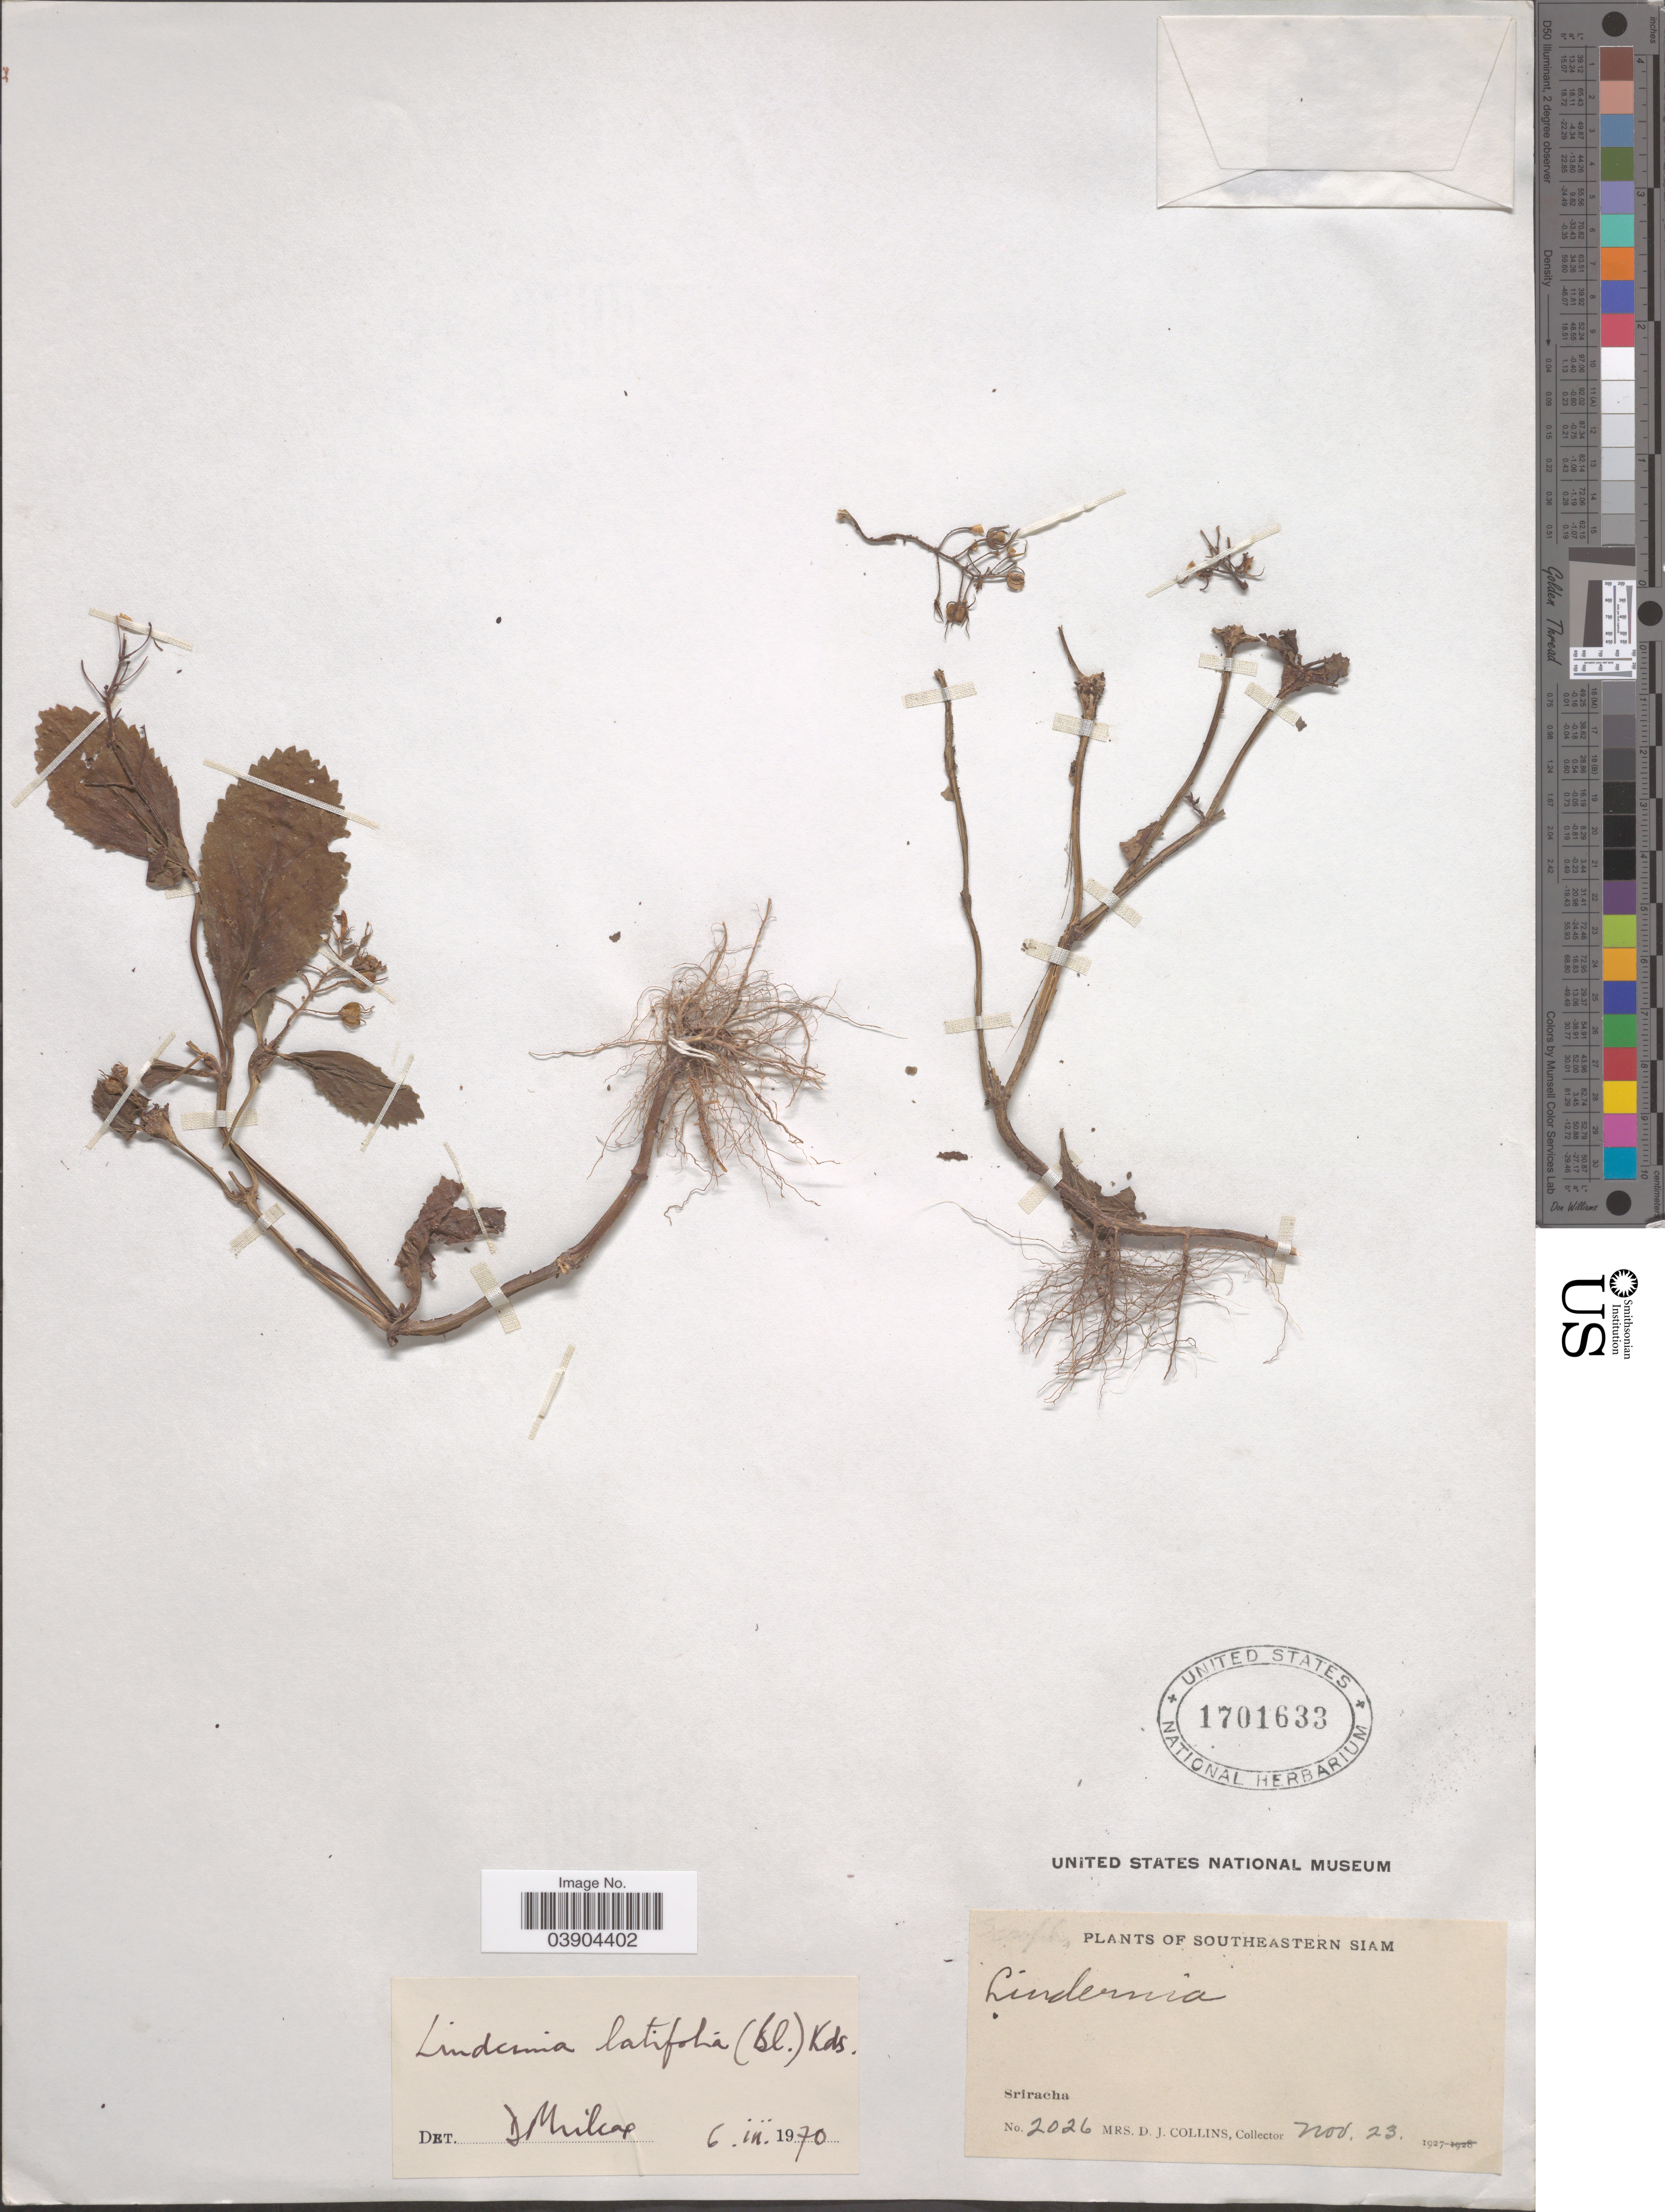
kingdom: Plantae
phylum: Tracheophyta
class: Magnoliopsida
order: Lamiales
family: Linderniaceae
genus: Lindernia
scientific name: Lindernia latifolia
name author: (Blume) Koord.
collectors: Mrs. D. J. Collins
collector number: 2026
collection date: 1927-11-23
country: Thailand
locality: Southeastern Siam. Sriracha.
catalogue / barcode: US 1701633